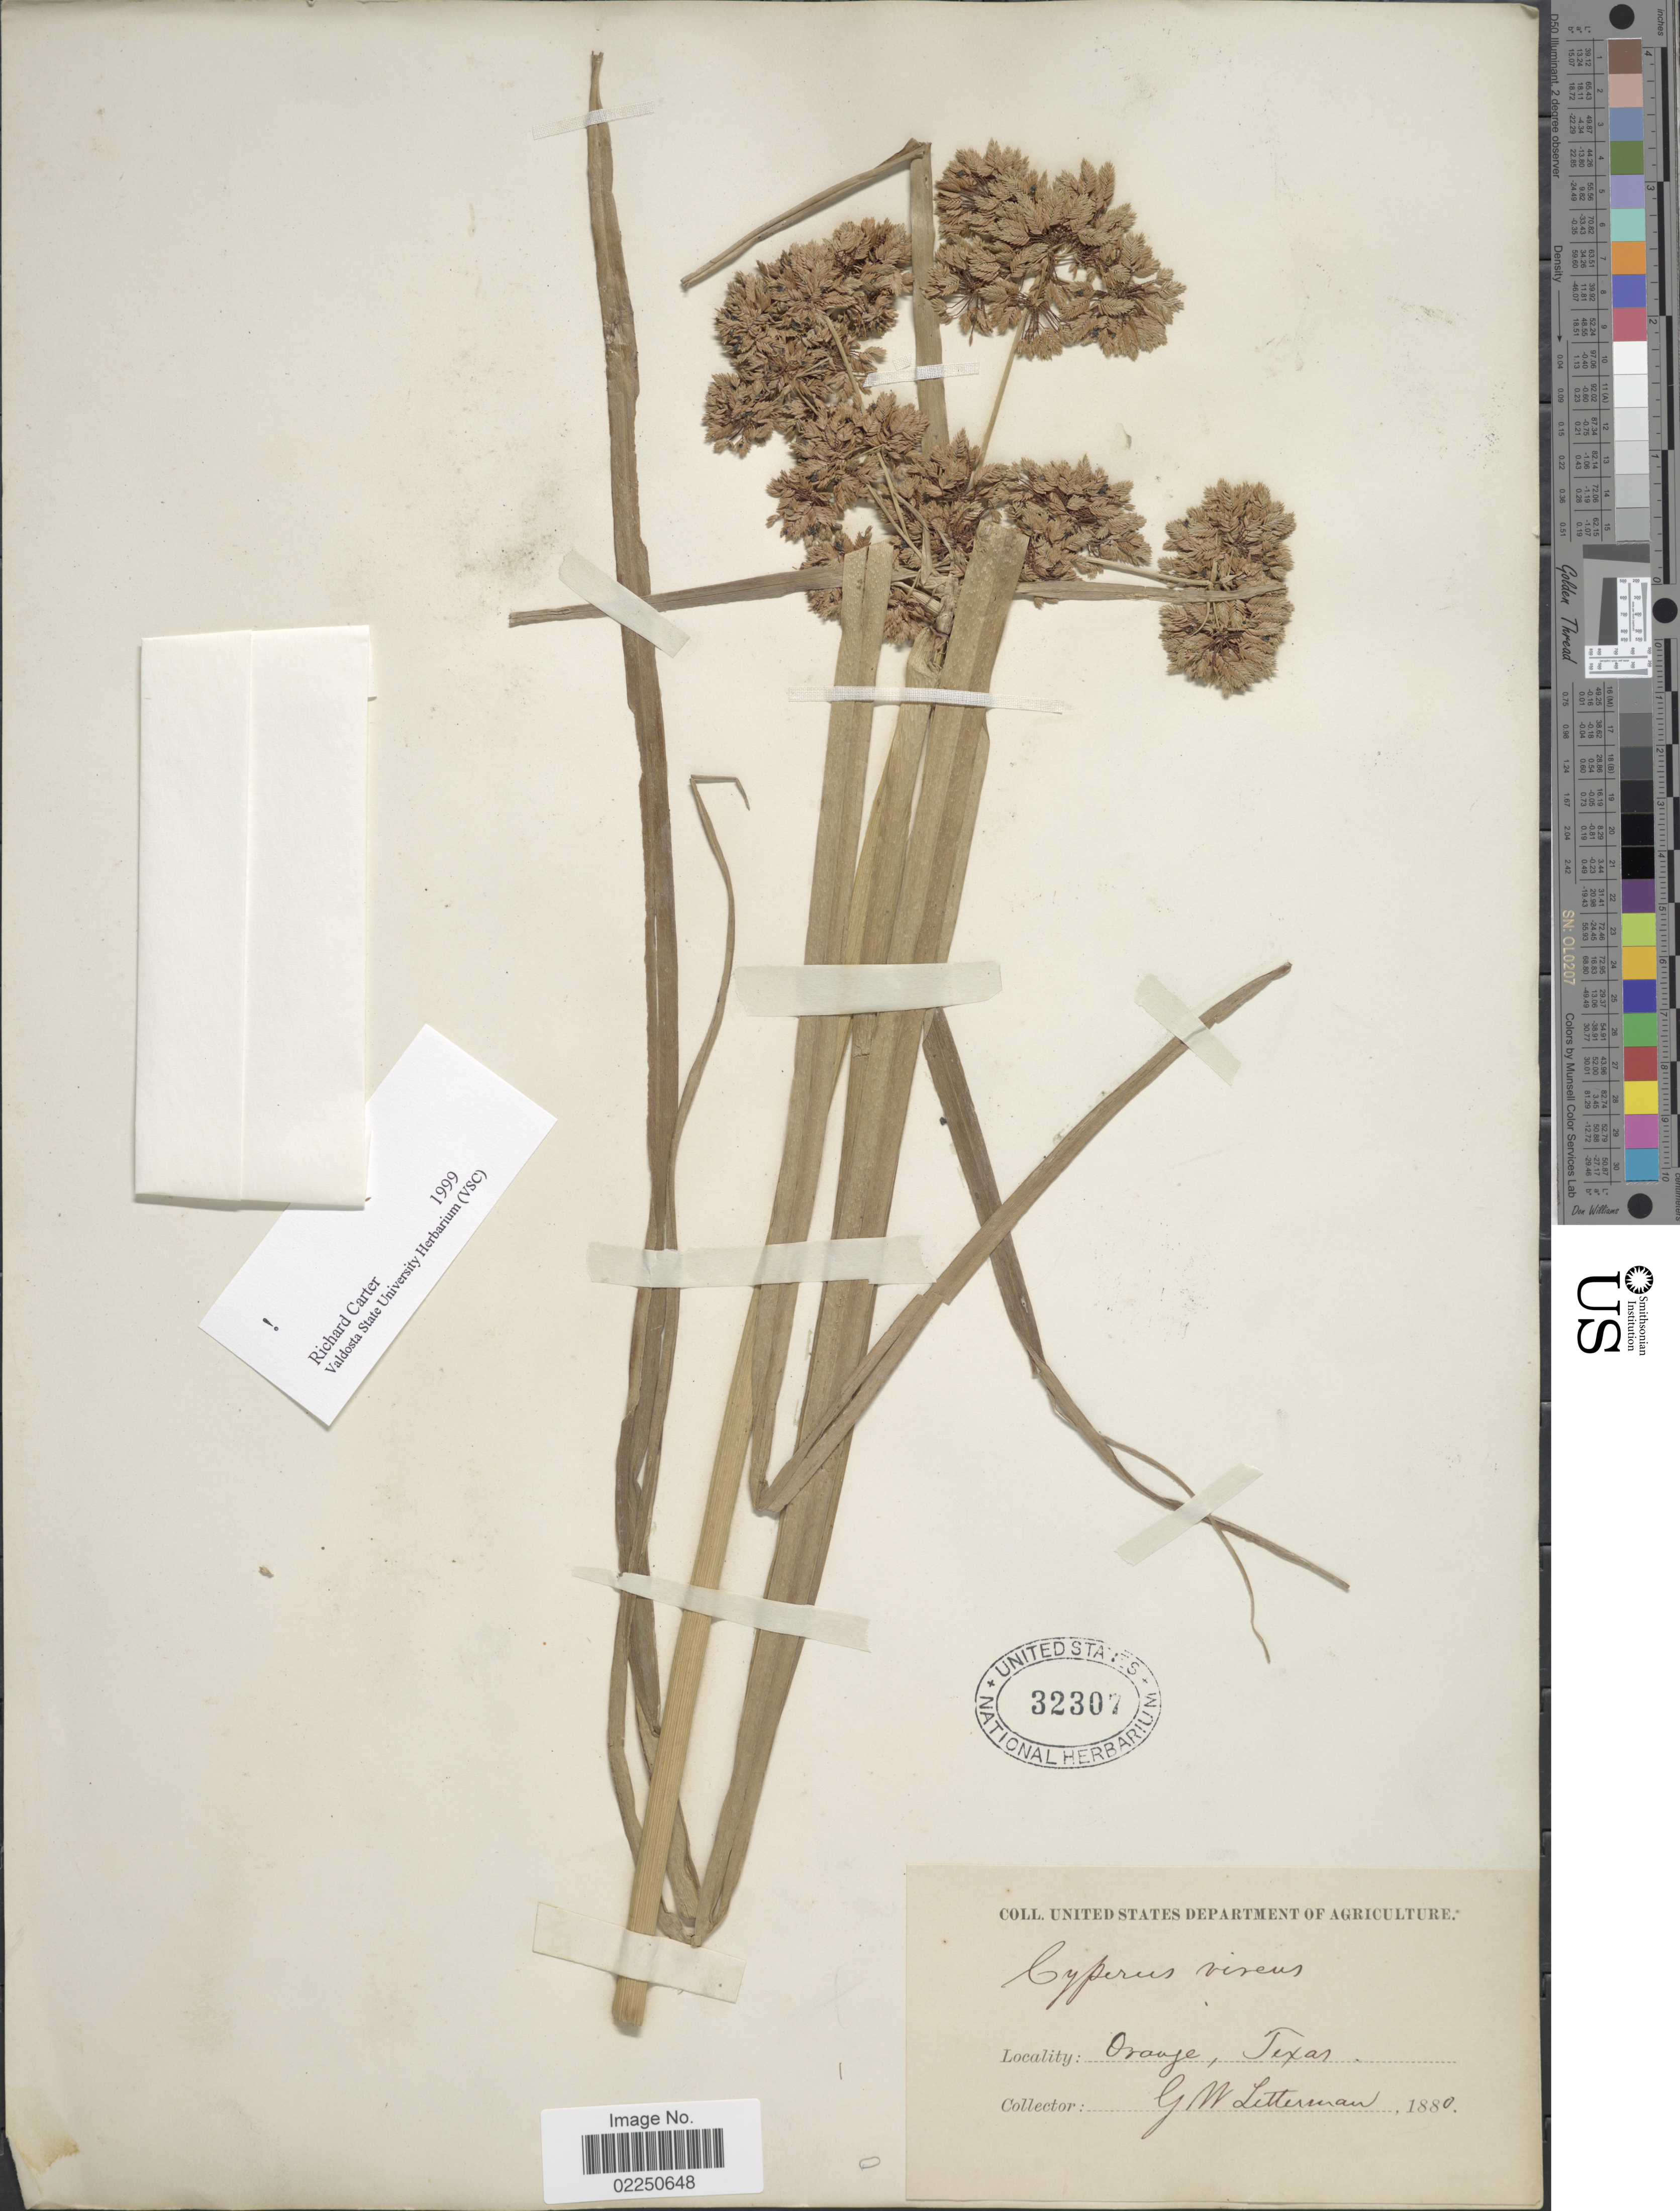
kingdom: Plantae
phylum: Tracheophyta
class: Liliopsida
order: Poales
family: Cyperaceae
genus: Cyperus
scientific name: Cyperus virens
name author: Michx.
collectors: G. W. Letterman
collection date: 1880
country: United States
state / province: Texas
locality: Orange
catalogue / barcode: US 32307